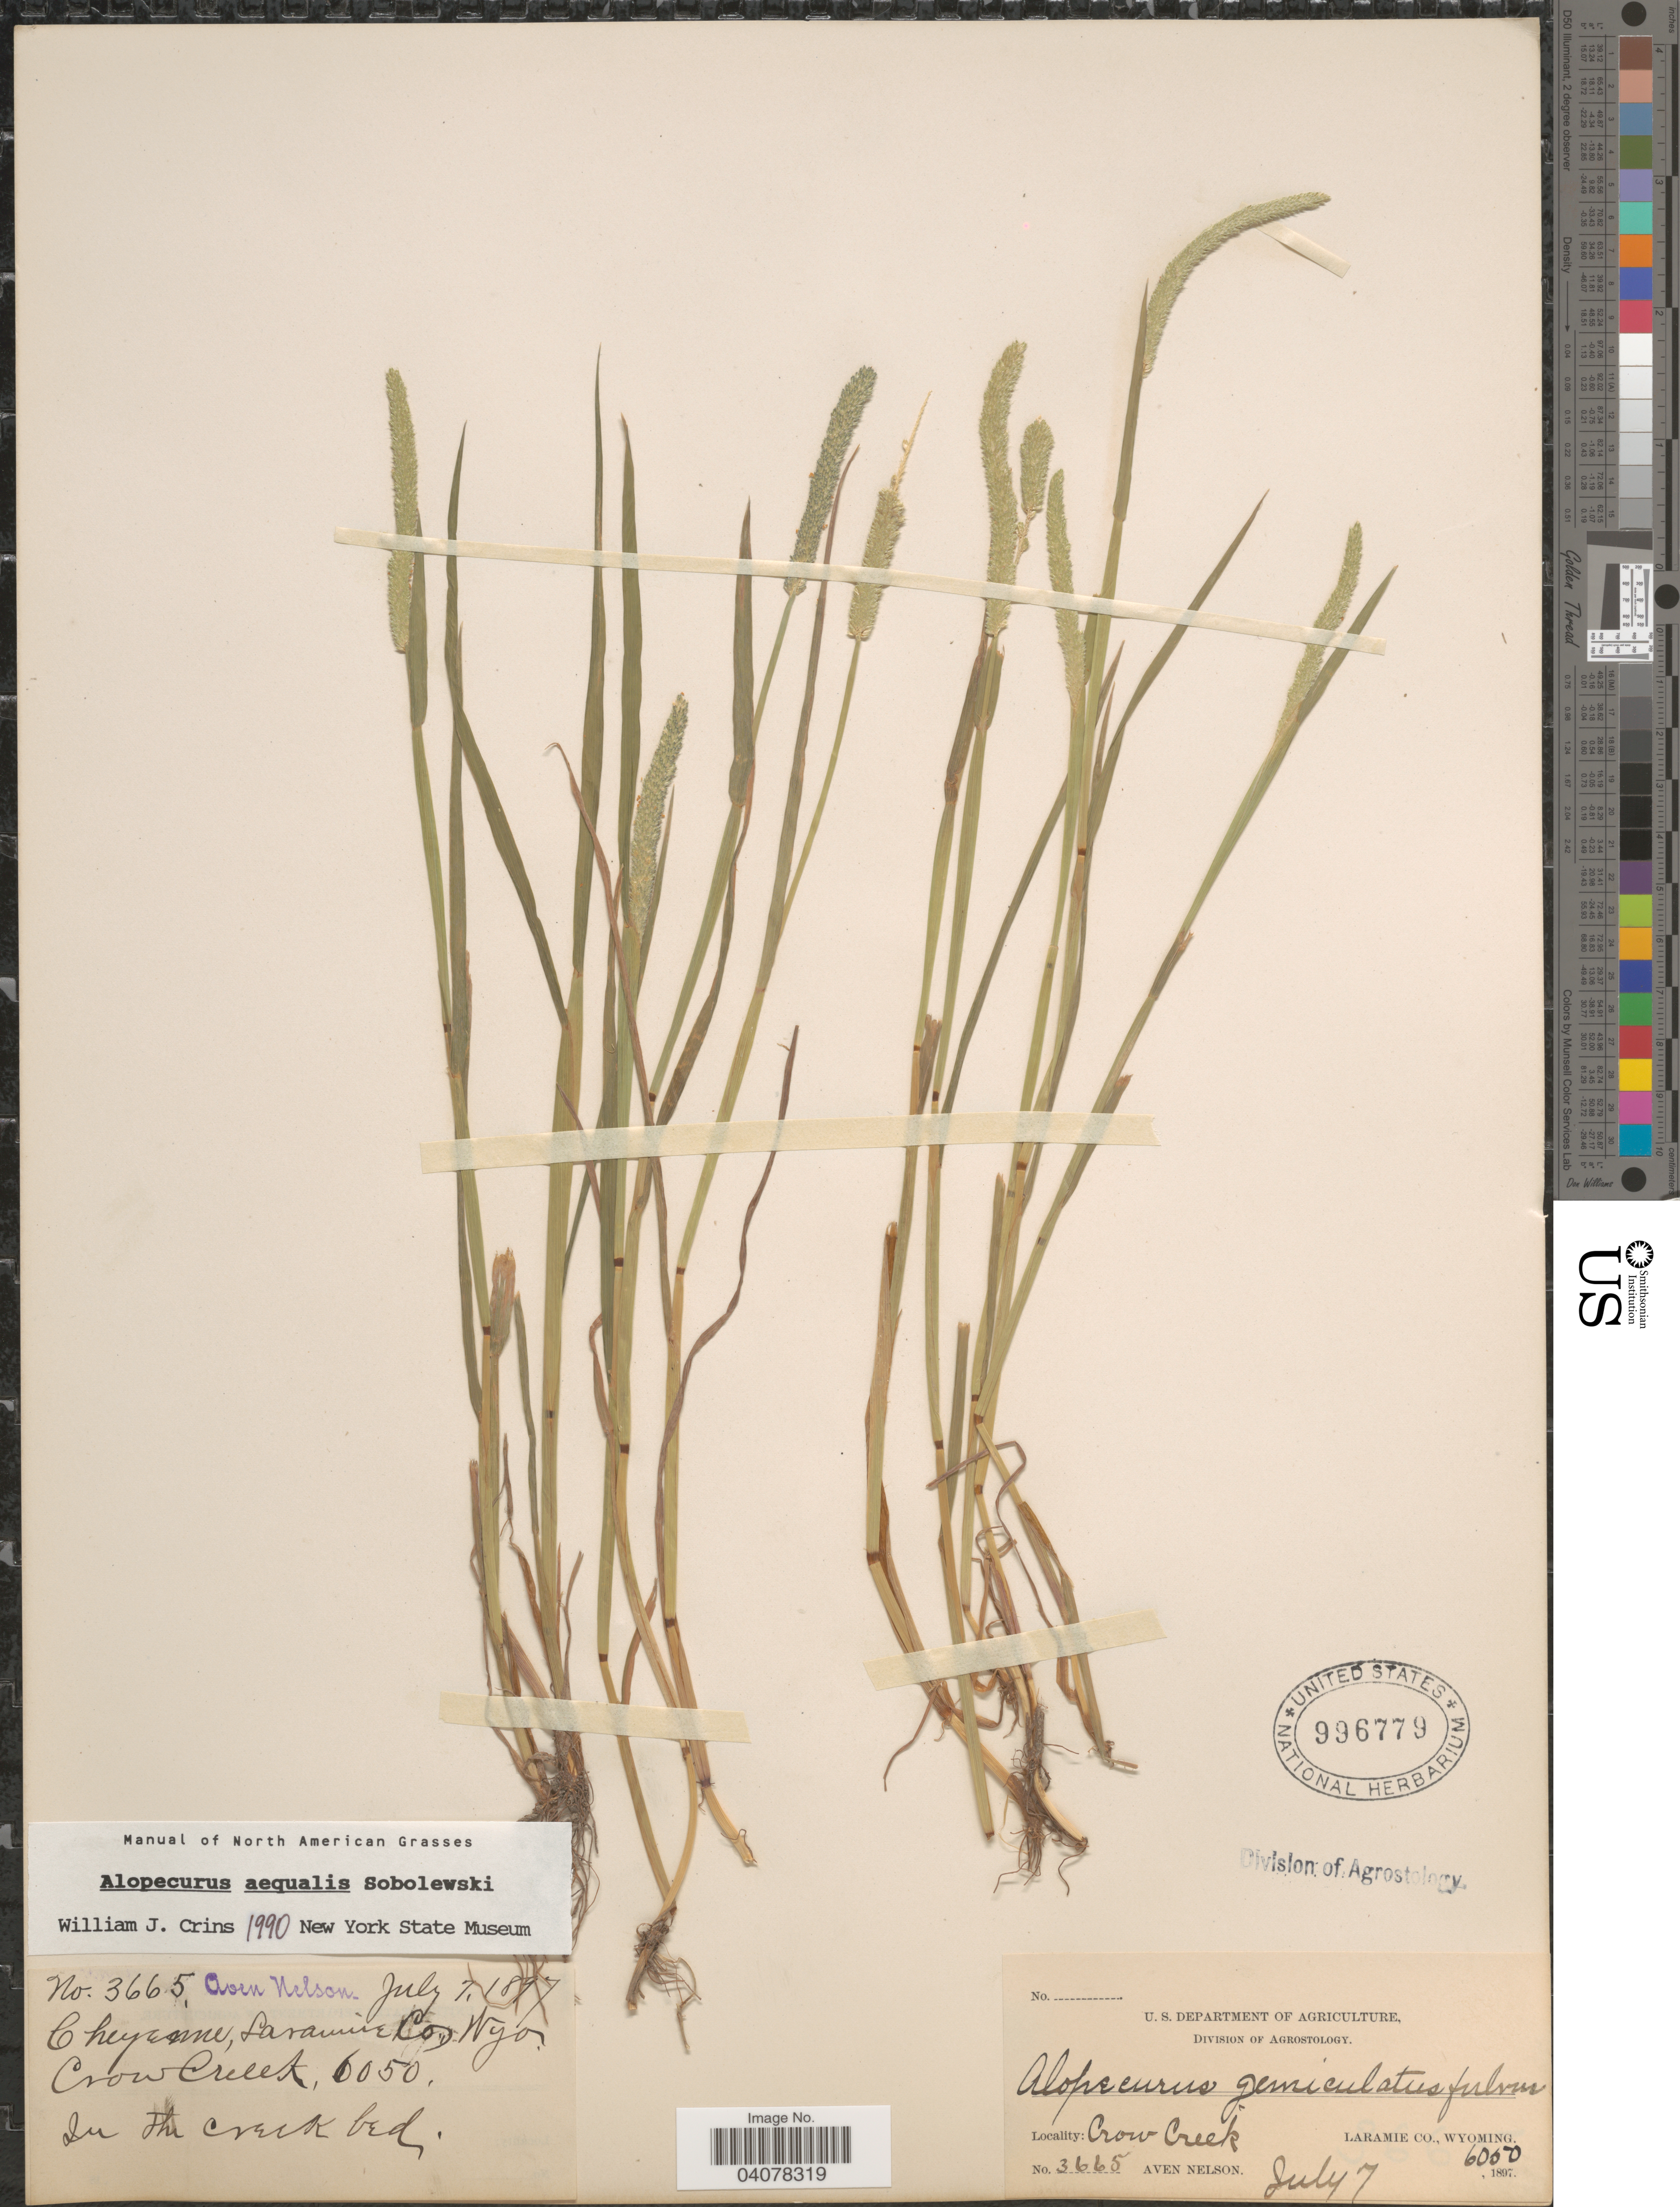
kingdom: Plantae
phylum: Tracheophyta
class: Liliopsida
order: Poales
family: Poaceae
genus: Alopecurus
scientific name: Alopecurus aequalis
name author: Sobol.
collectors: A. Nelson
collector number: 3665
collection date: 1897-07-07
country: United States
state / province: Wyoming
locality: Cheyenne, Laramie Co, Crow Creek.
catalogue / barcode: US 996779